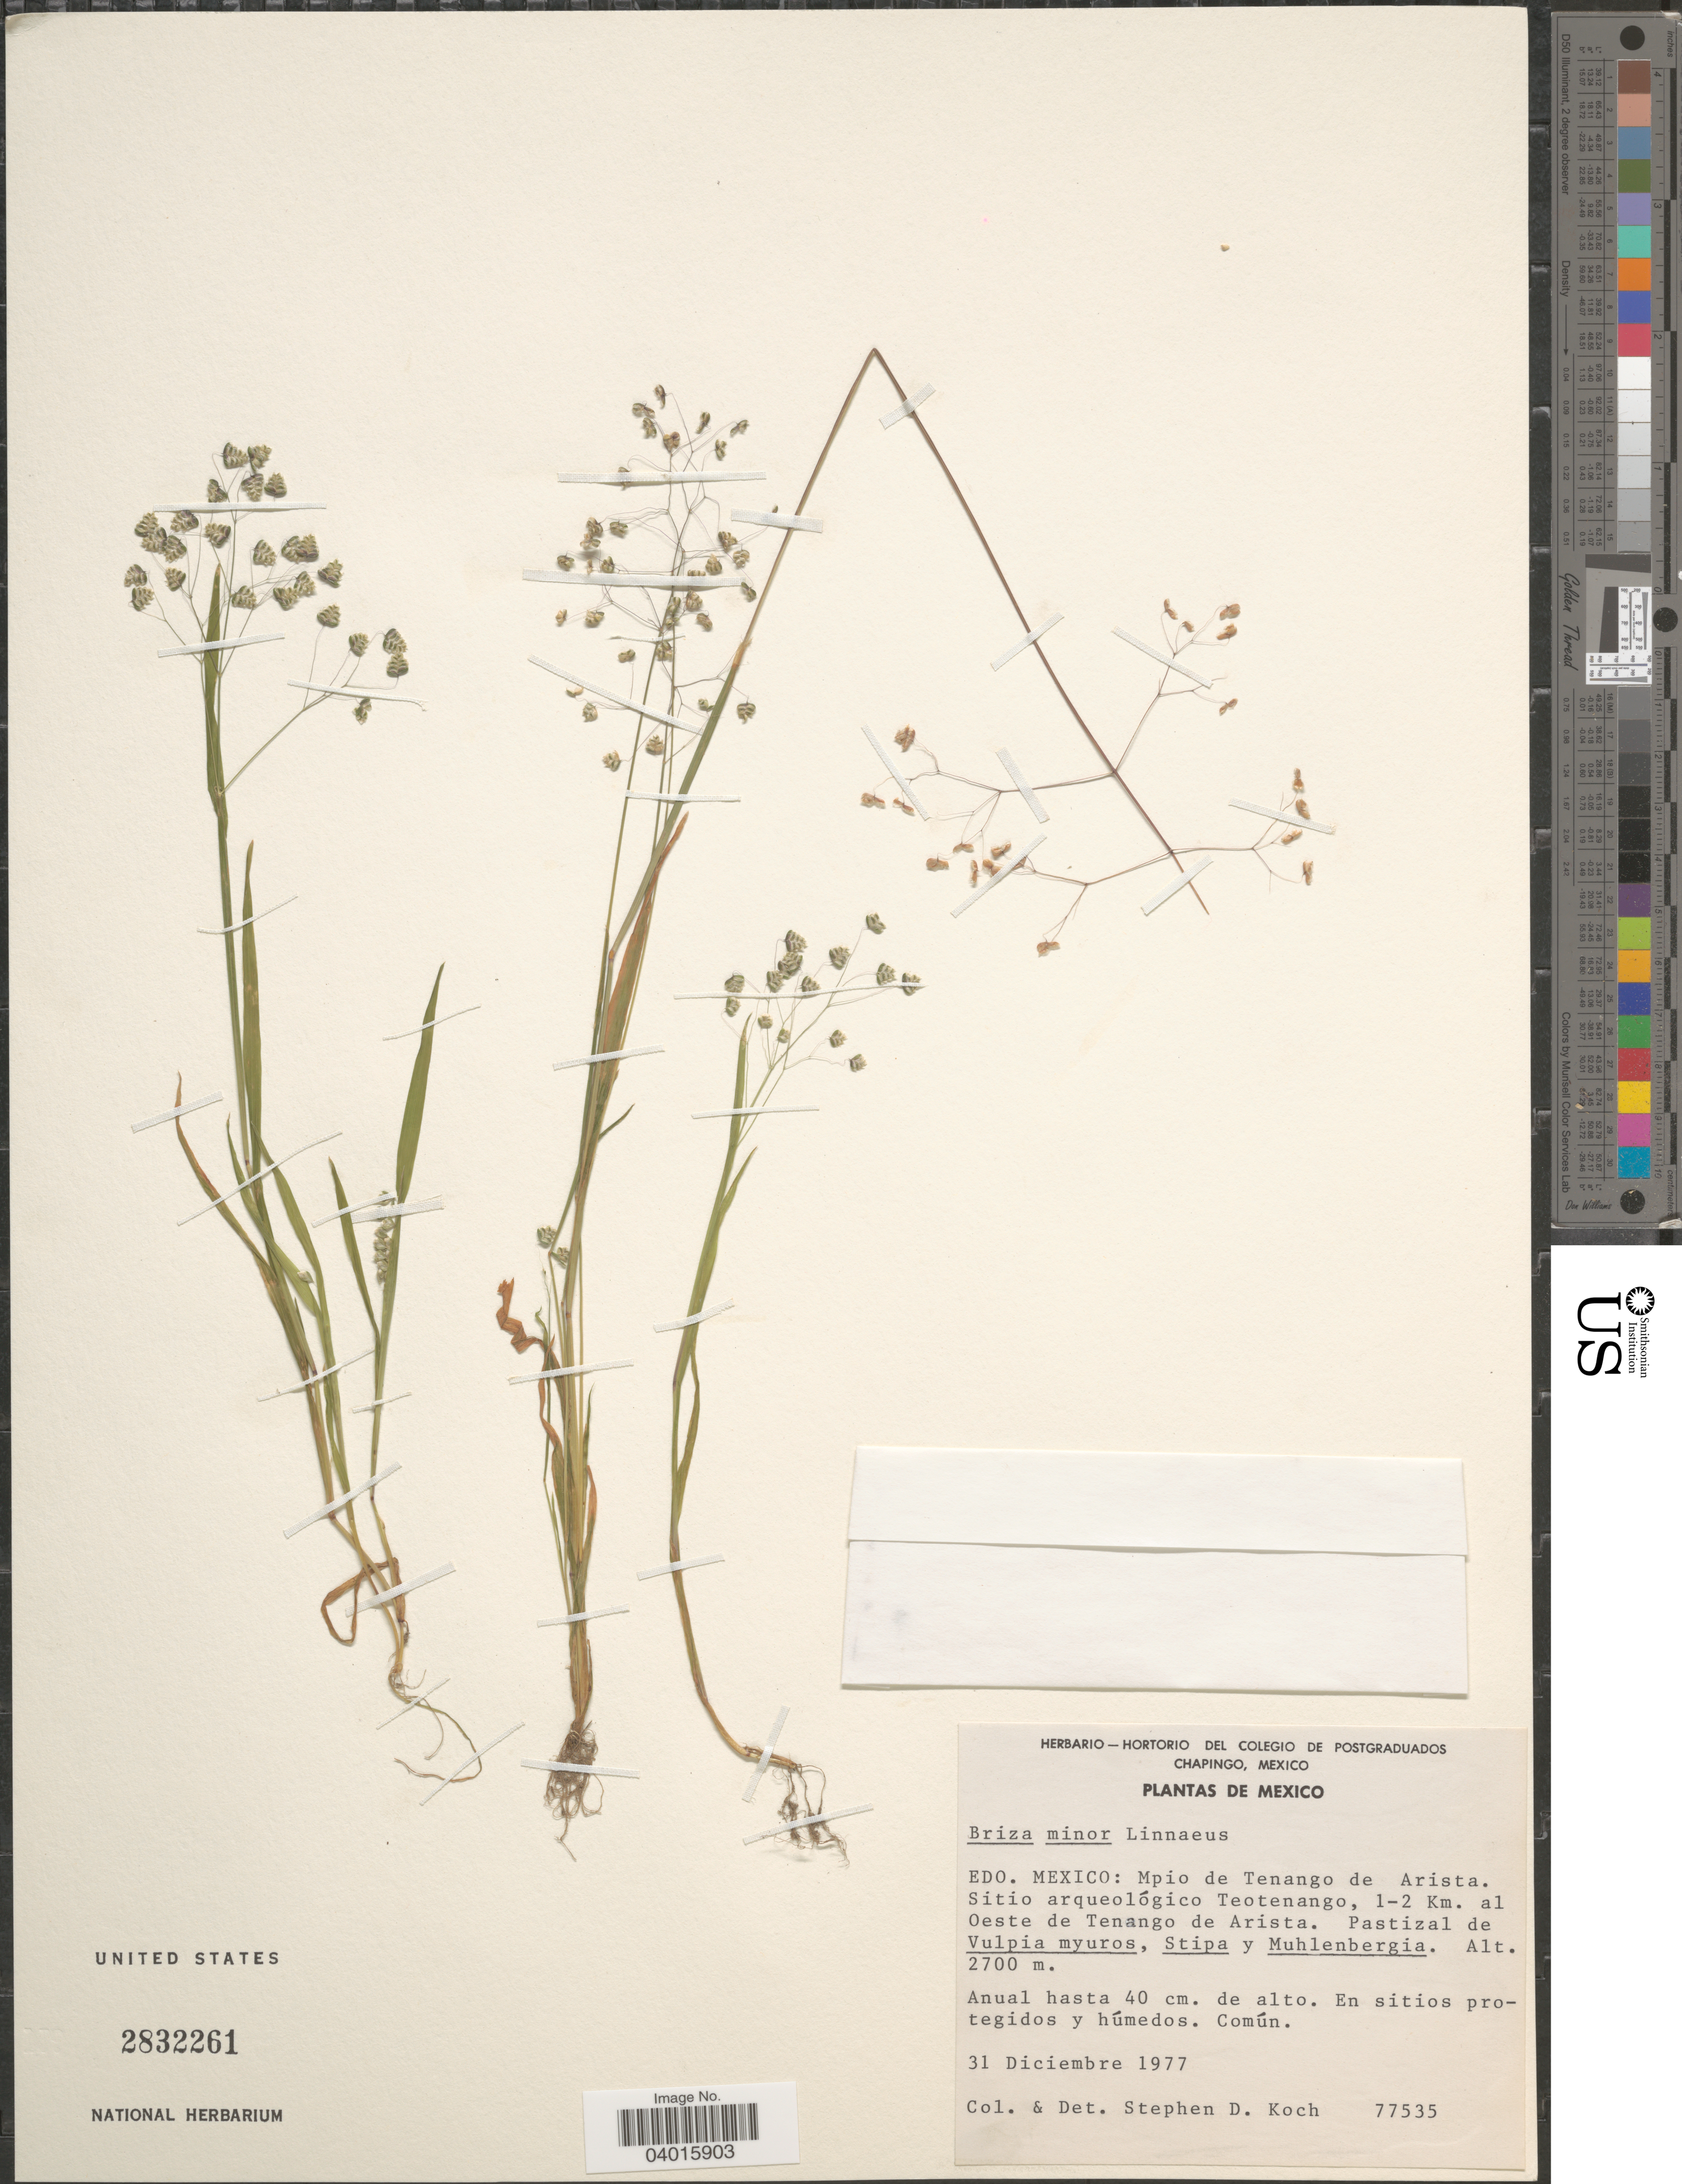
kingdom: Plantae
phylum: Tracheophyta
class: Liliopsida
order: Poales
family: Poaceae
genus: Briza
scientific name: Briza minor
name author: L.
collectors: S. D. Koch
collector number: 77535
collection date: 1977-12-31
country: Mexico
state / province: México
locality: Mpio de Tenango de Arista. Sitio arquelógico Teotenango, 1-2 Km. al Oeste de Tenango de Arista.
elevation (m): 2700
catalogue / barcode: US 2832261